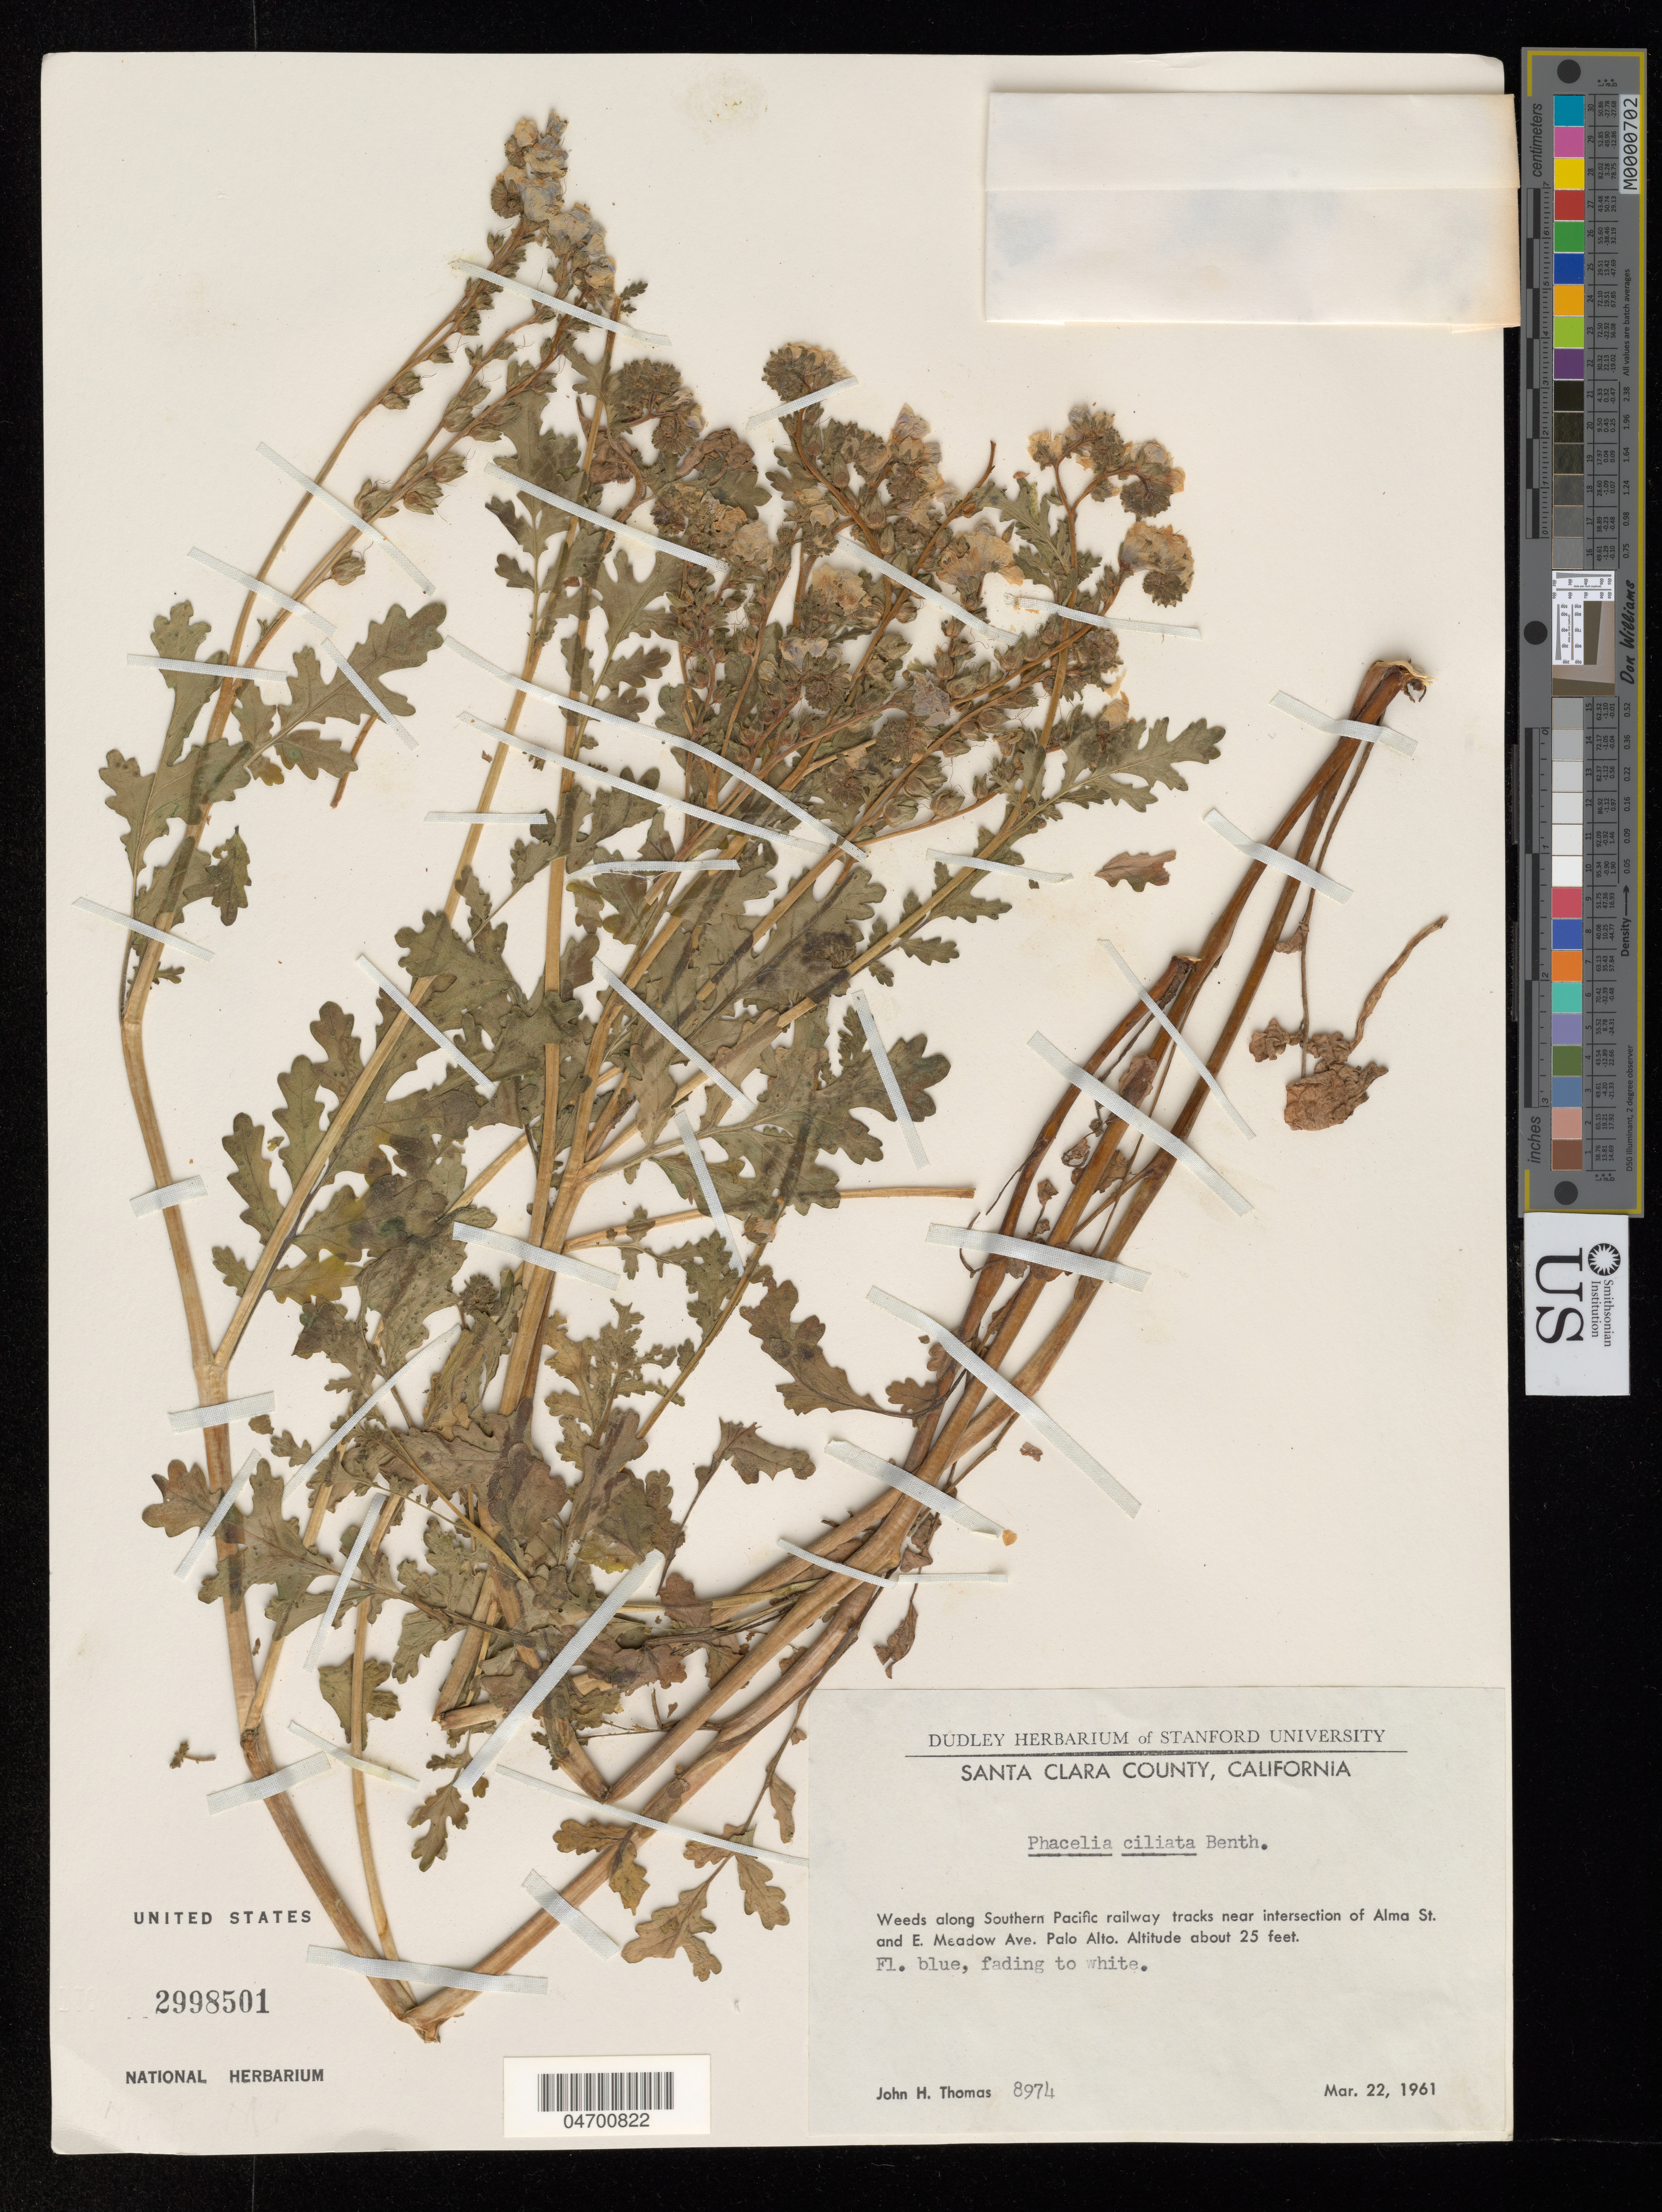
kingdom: Plantae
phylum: Tracheophyta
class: Magnoliopsida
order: Boraginales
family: Hydrophyllaceae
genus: Phacelia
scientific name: Phacelia ciliata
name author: Benth.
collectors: J. H. Thomas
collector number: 8974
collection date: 1961-03-22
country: United States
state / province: California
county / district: Santa Clara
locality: Santa Clara County. Weeds along Southern Pacific railway tracks near intersection of Alma St. and E. Meadow Ave. Palo Alto.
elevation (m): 8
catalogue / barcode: US 2998501